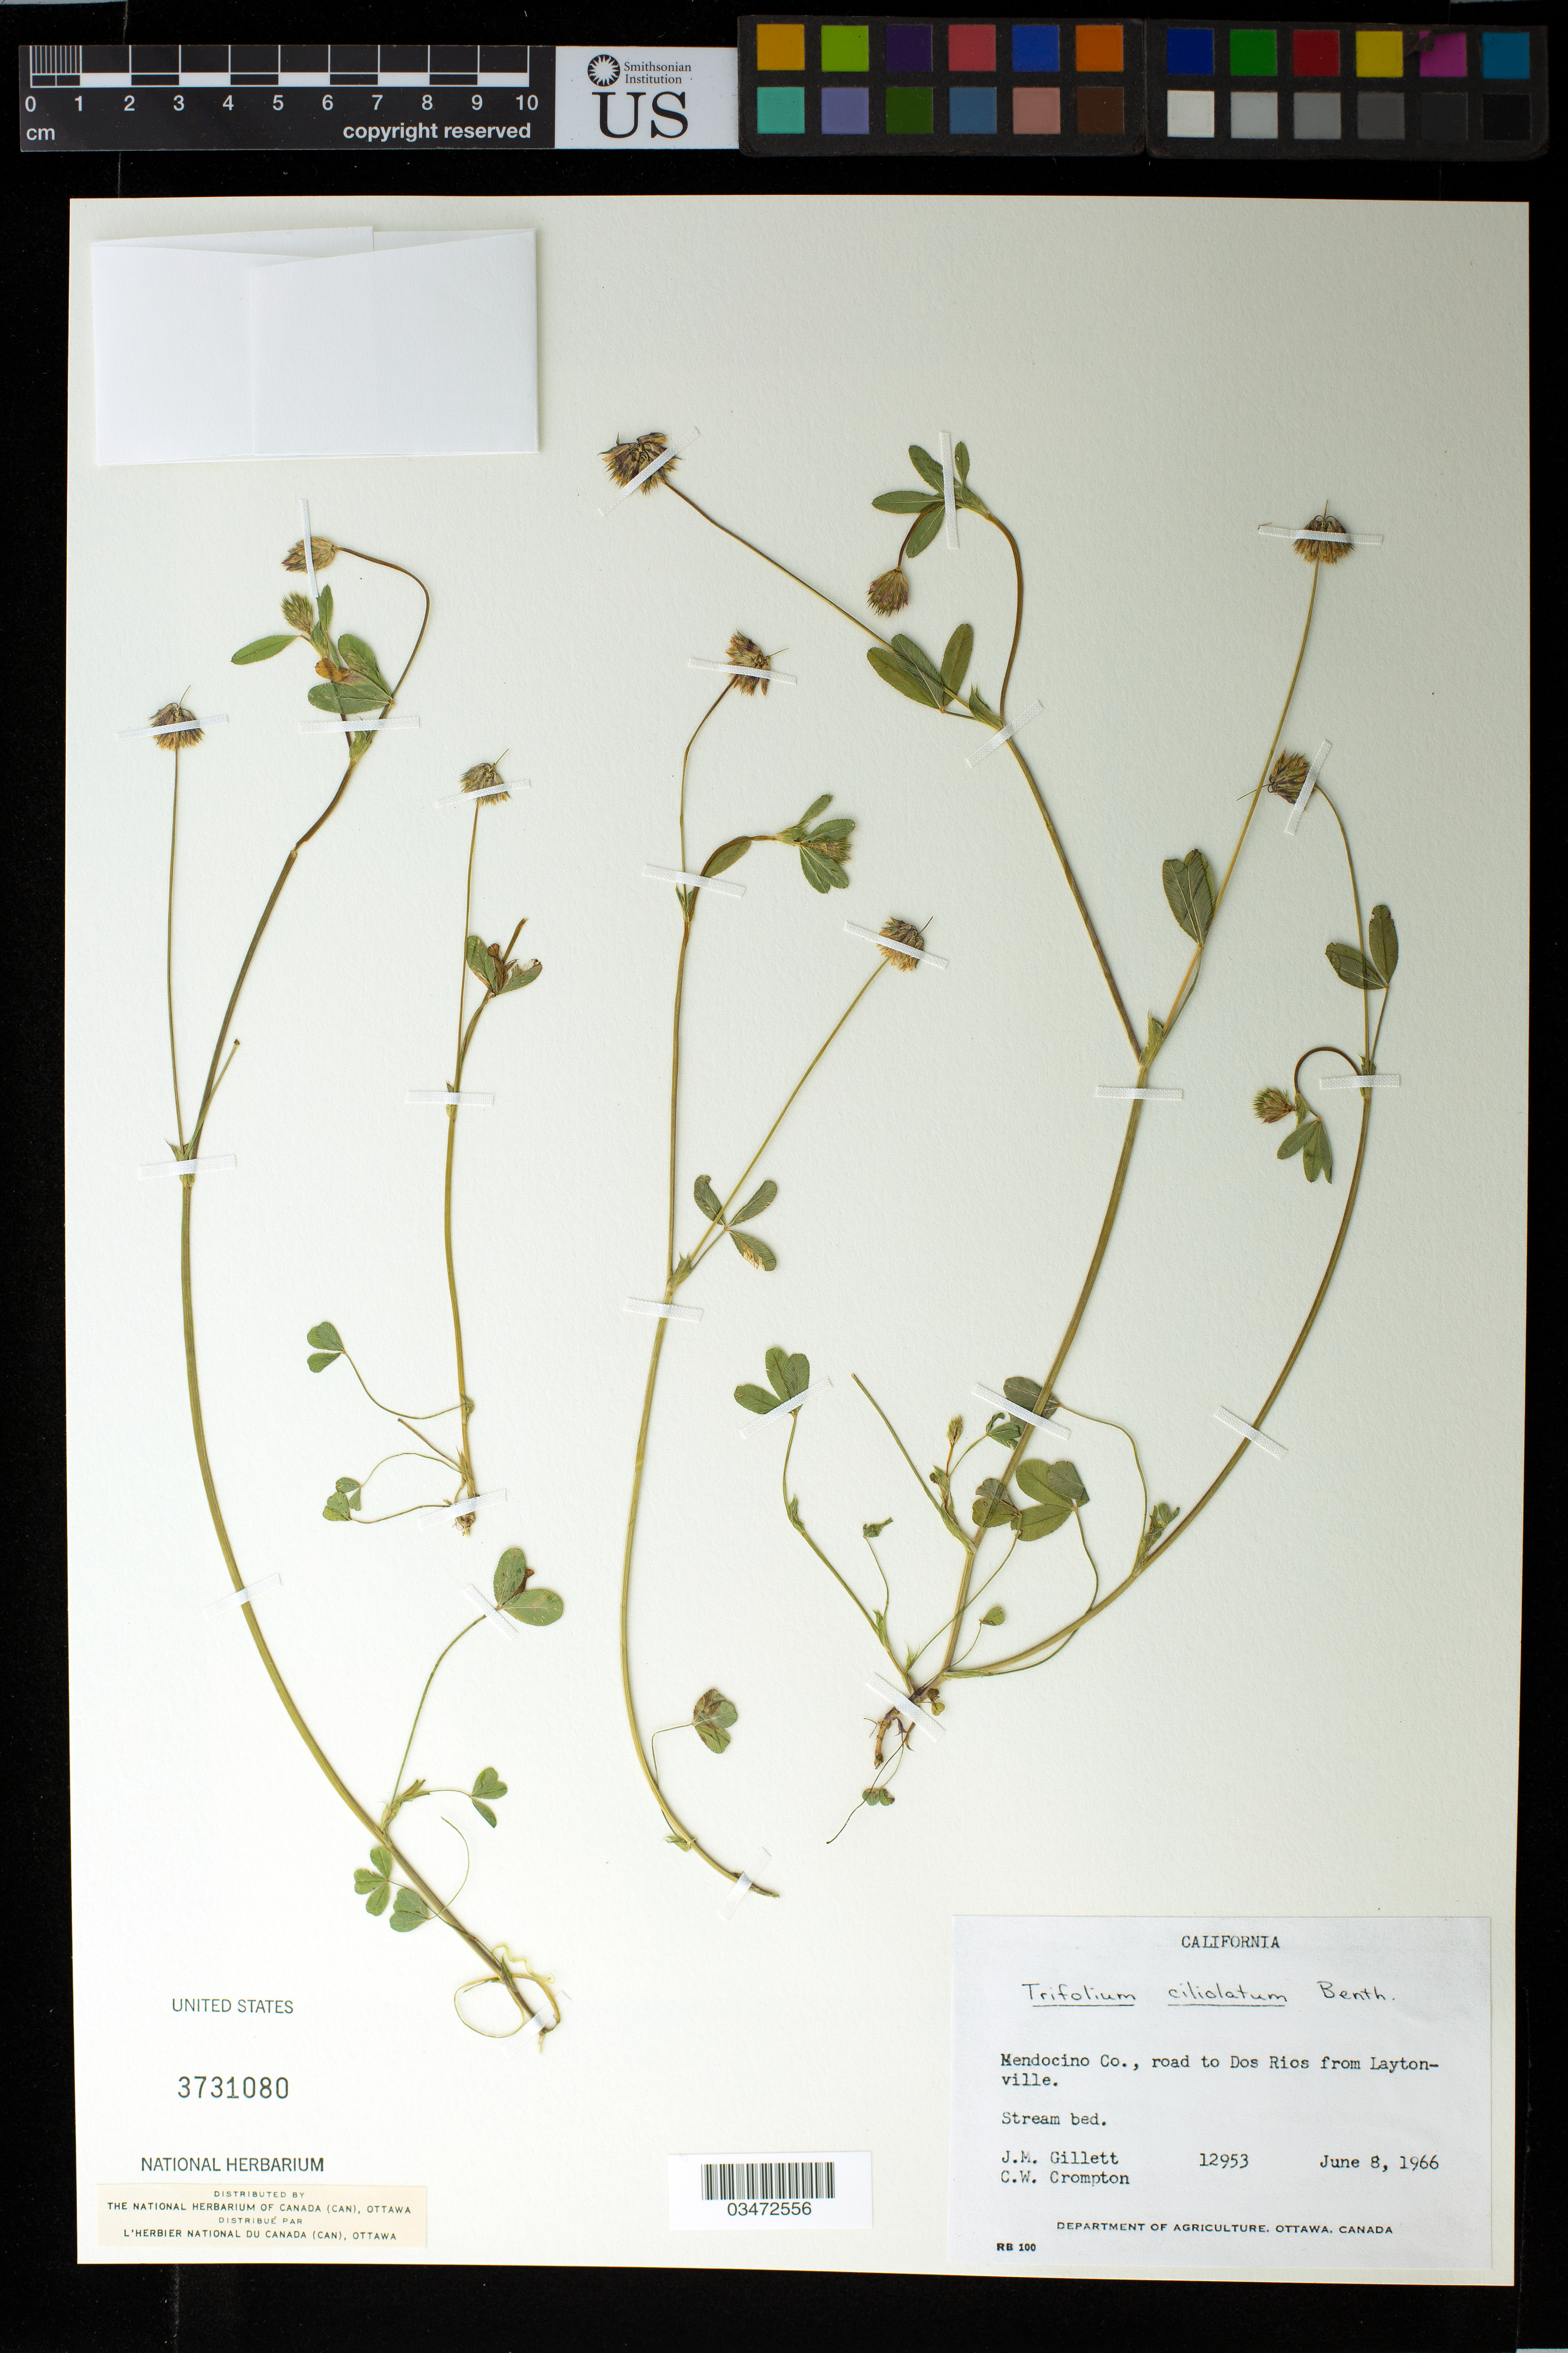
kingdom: Plantae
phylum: Tracheophyta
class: Magnoliopsida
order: Fabales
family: Fabaceae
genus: Trifolium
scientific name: Trifolium ciliolatum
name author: Benth.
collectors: J. Gillett & C. W. Crompton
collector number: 12953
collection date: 1966-06-08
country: United States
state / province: California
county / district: Mendocino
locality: Mendocino Co., road to Dos Rios from Layton-ville.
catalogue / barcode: US 3731080